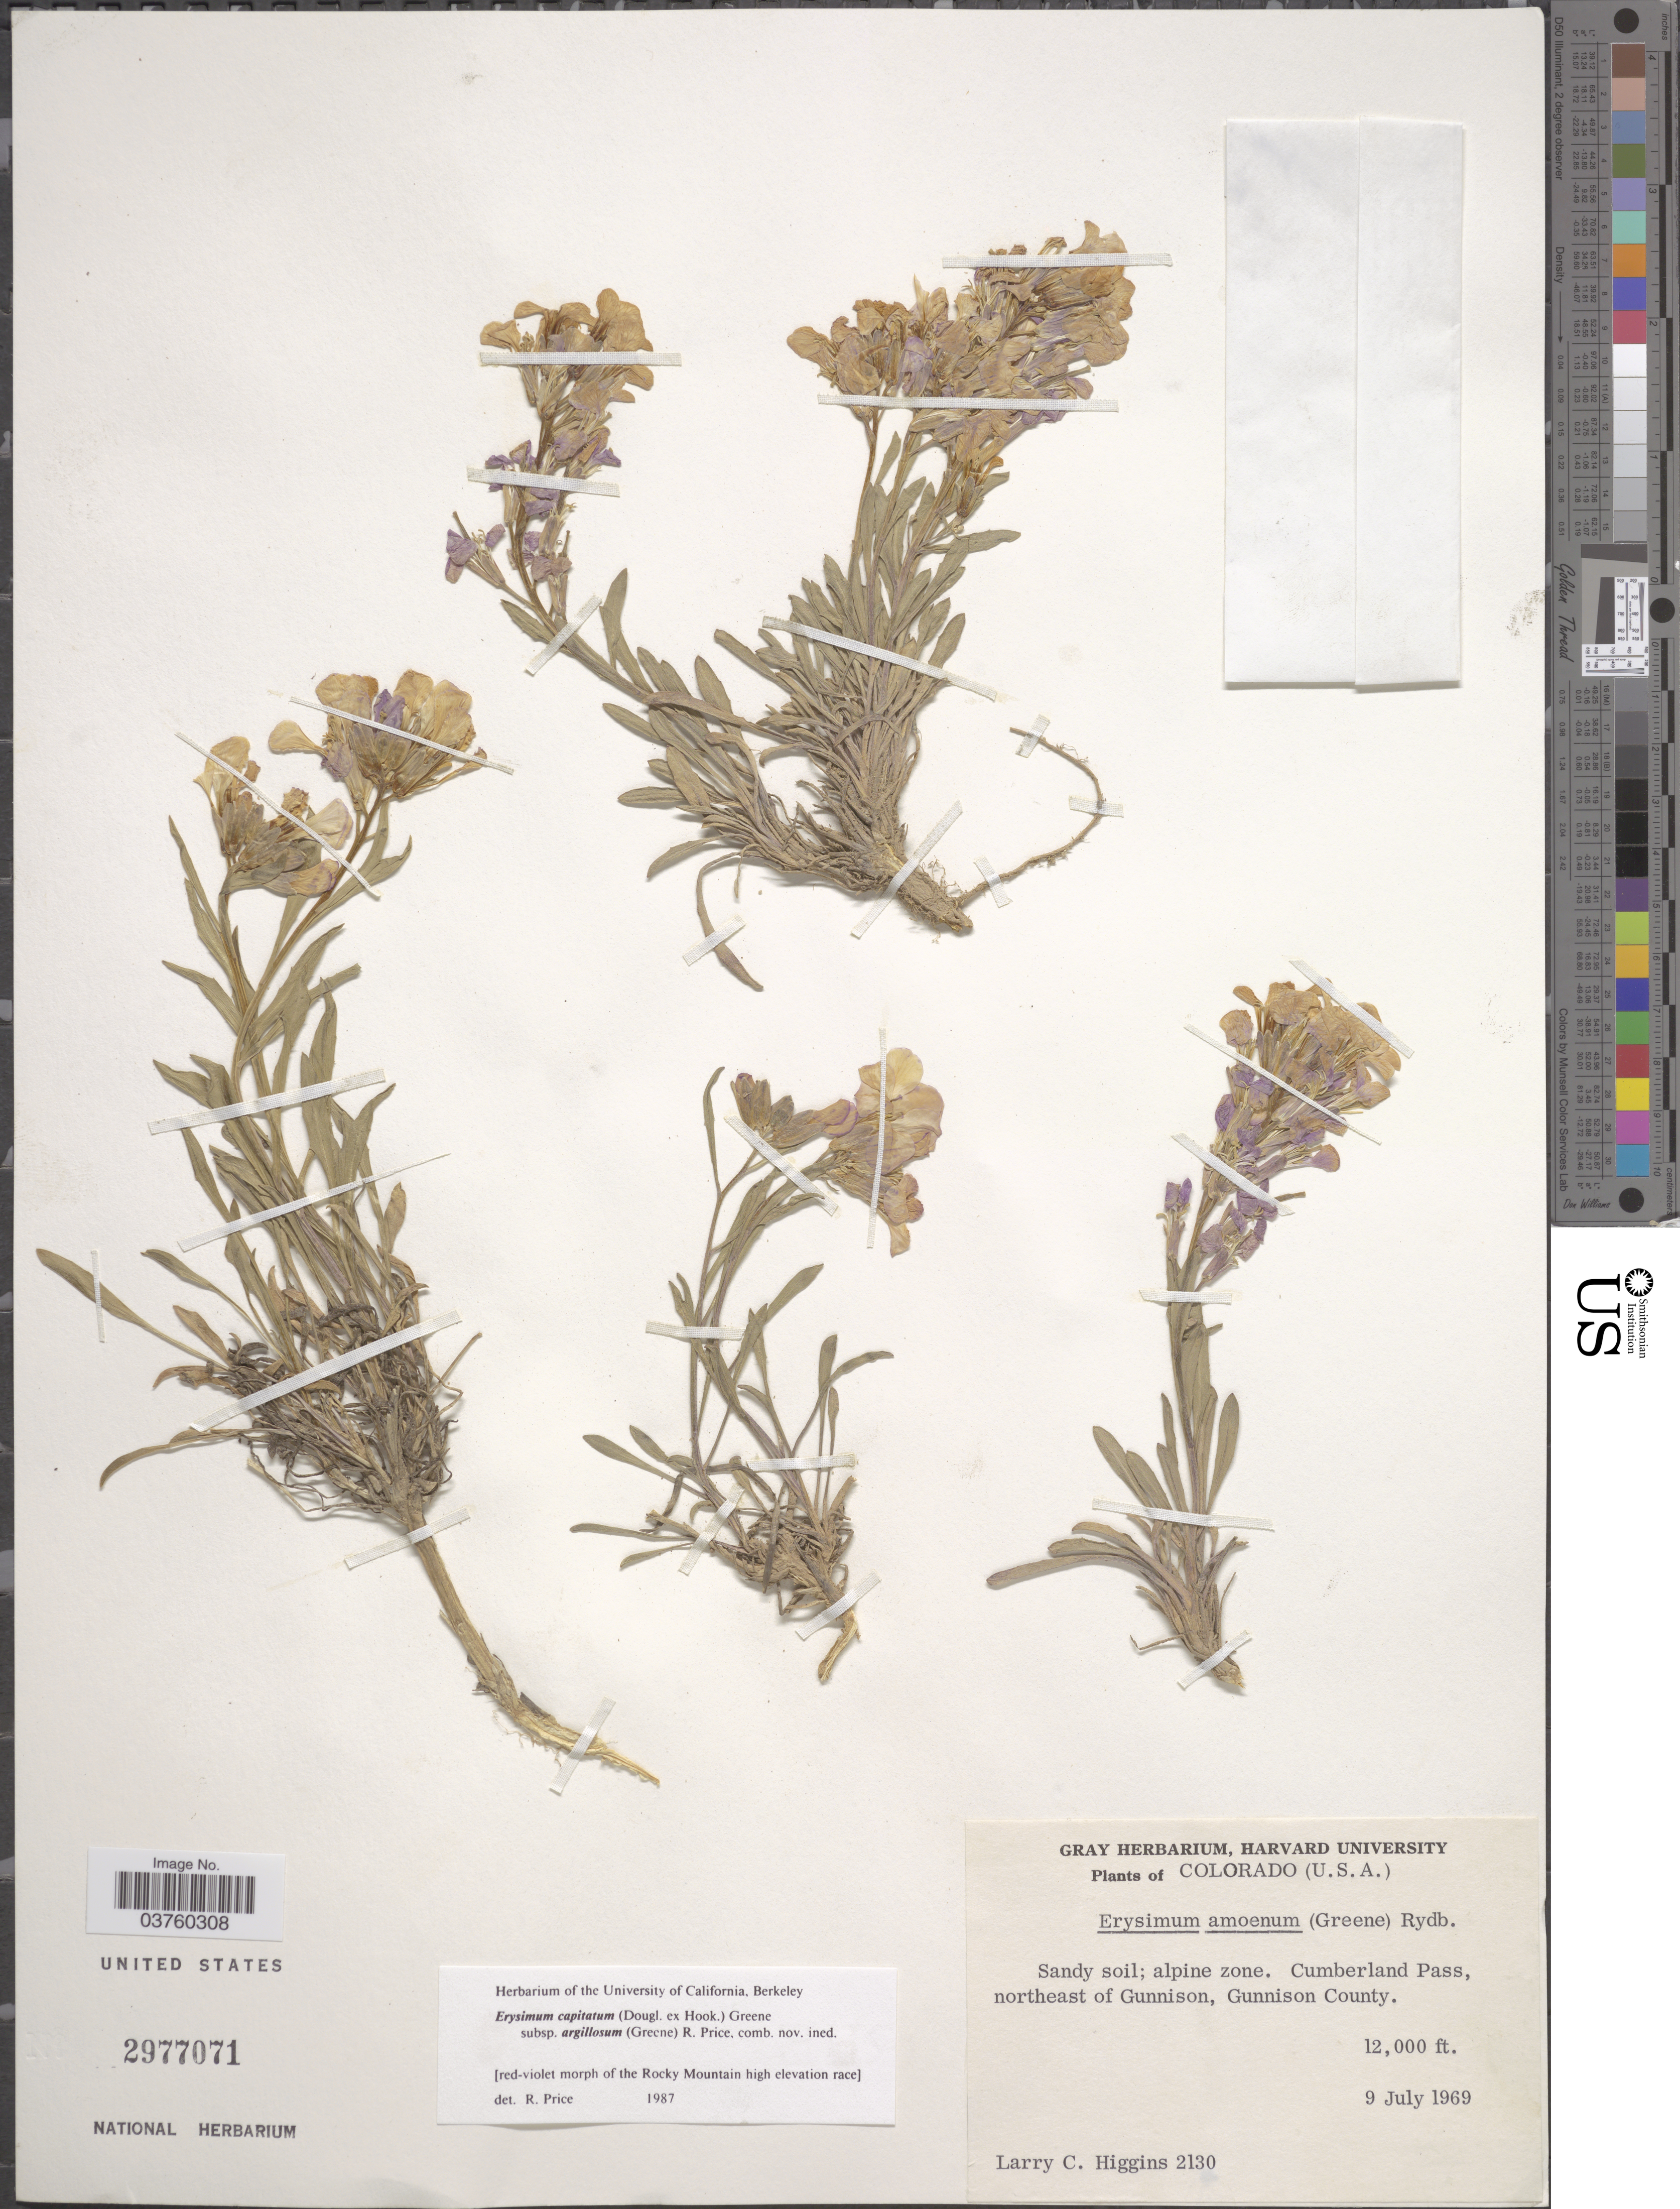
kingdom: Plantae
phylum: Tracheophyta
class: Magnoliopsida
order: Brassicales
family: Brassicaceae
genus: Erysimum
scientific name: Erysimum capitatum var. argillosum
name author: (Greene) R.J. Davis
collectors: L. Higgins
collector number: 2130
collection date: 1969-07-09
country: United States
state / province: Colorado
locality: Alpine zone. Cumberland Pass, northeast of Gunnison, Gunnison County.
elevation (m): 3658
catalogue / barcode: US 2977071